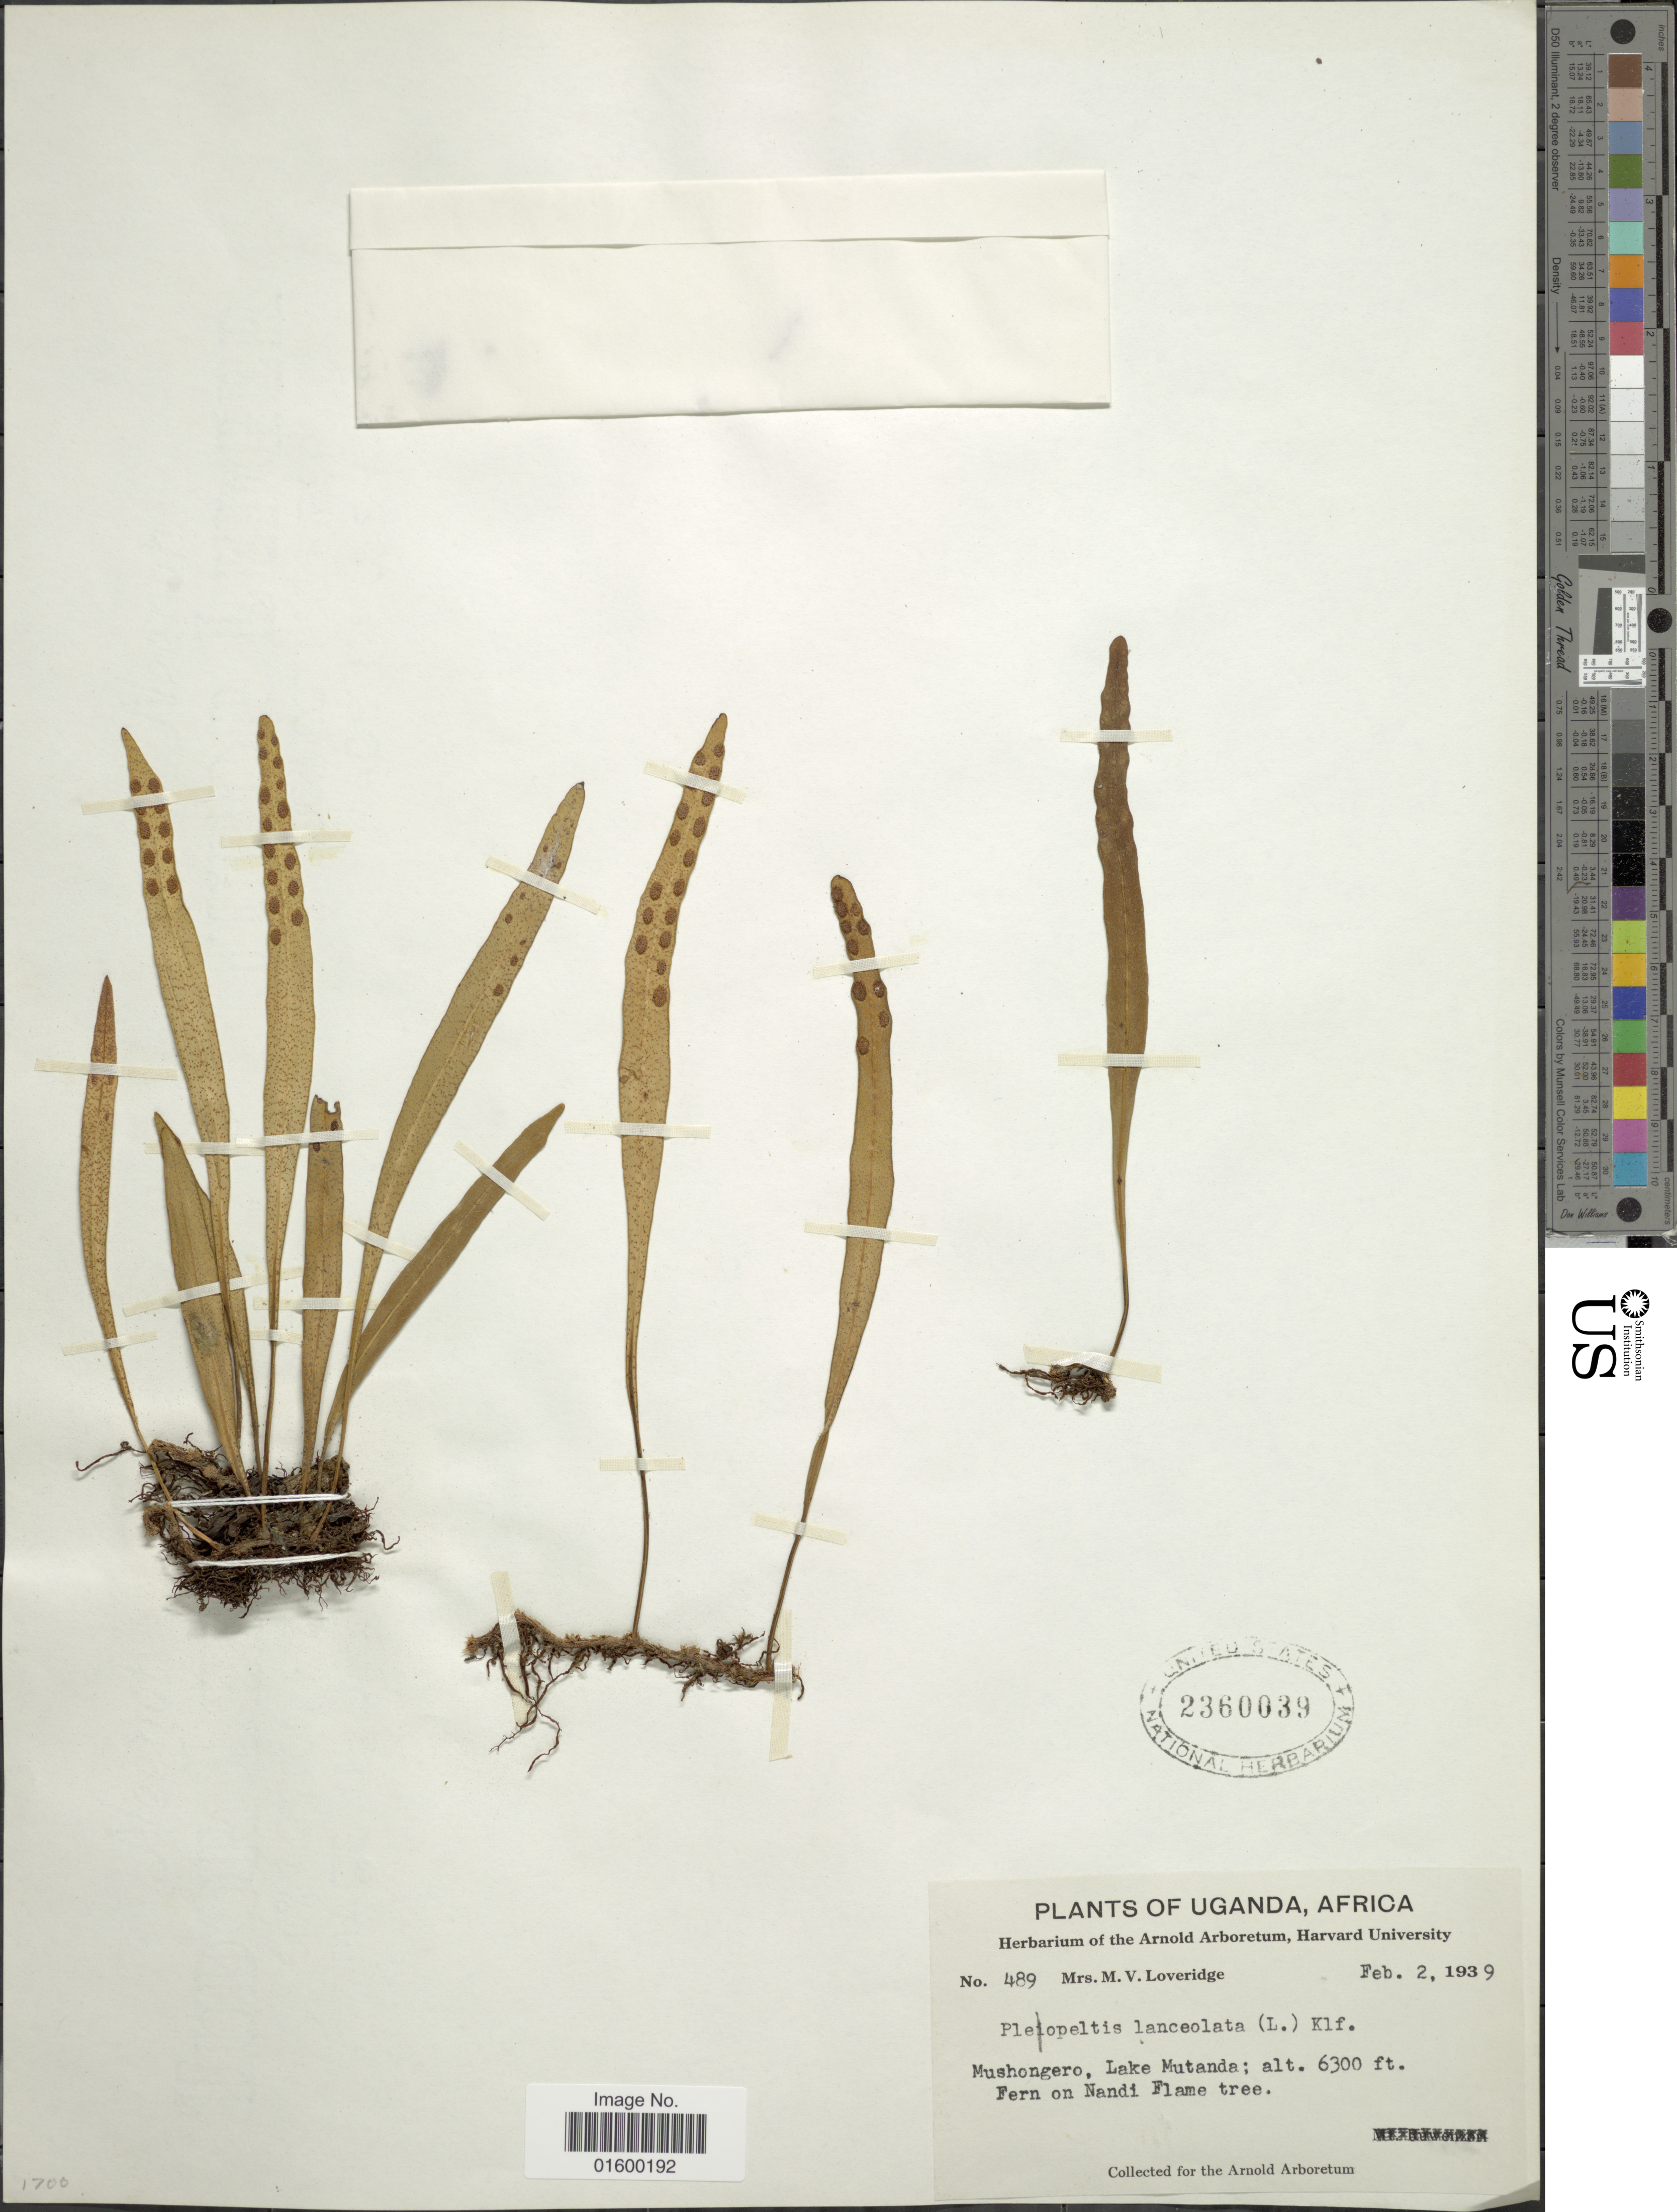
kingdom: Plantae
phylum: Tracheophyta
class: Polypodiopsida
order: Polypodiales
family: Polypodiaceae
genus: Pleopeltis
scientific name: Pleopeltis macrocarpa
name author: (Bory ex Willd.) Kaulf.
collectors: M. Loveridge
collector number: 489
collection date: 1939-02-02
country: Uganda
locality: Uganda, Africa, Mushongero, Lake Mutanda, Nandi Flame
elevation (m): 1920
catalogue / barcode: US 2360039